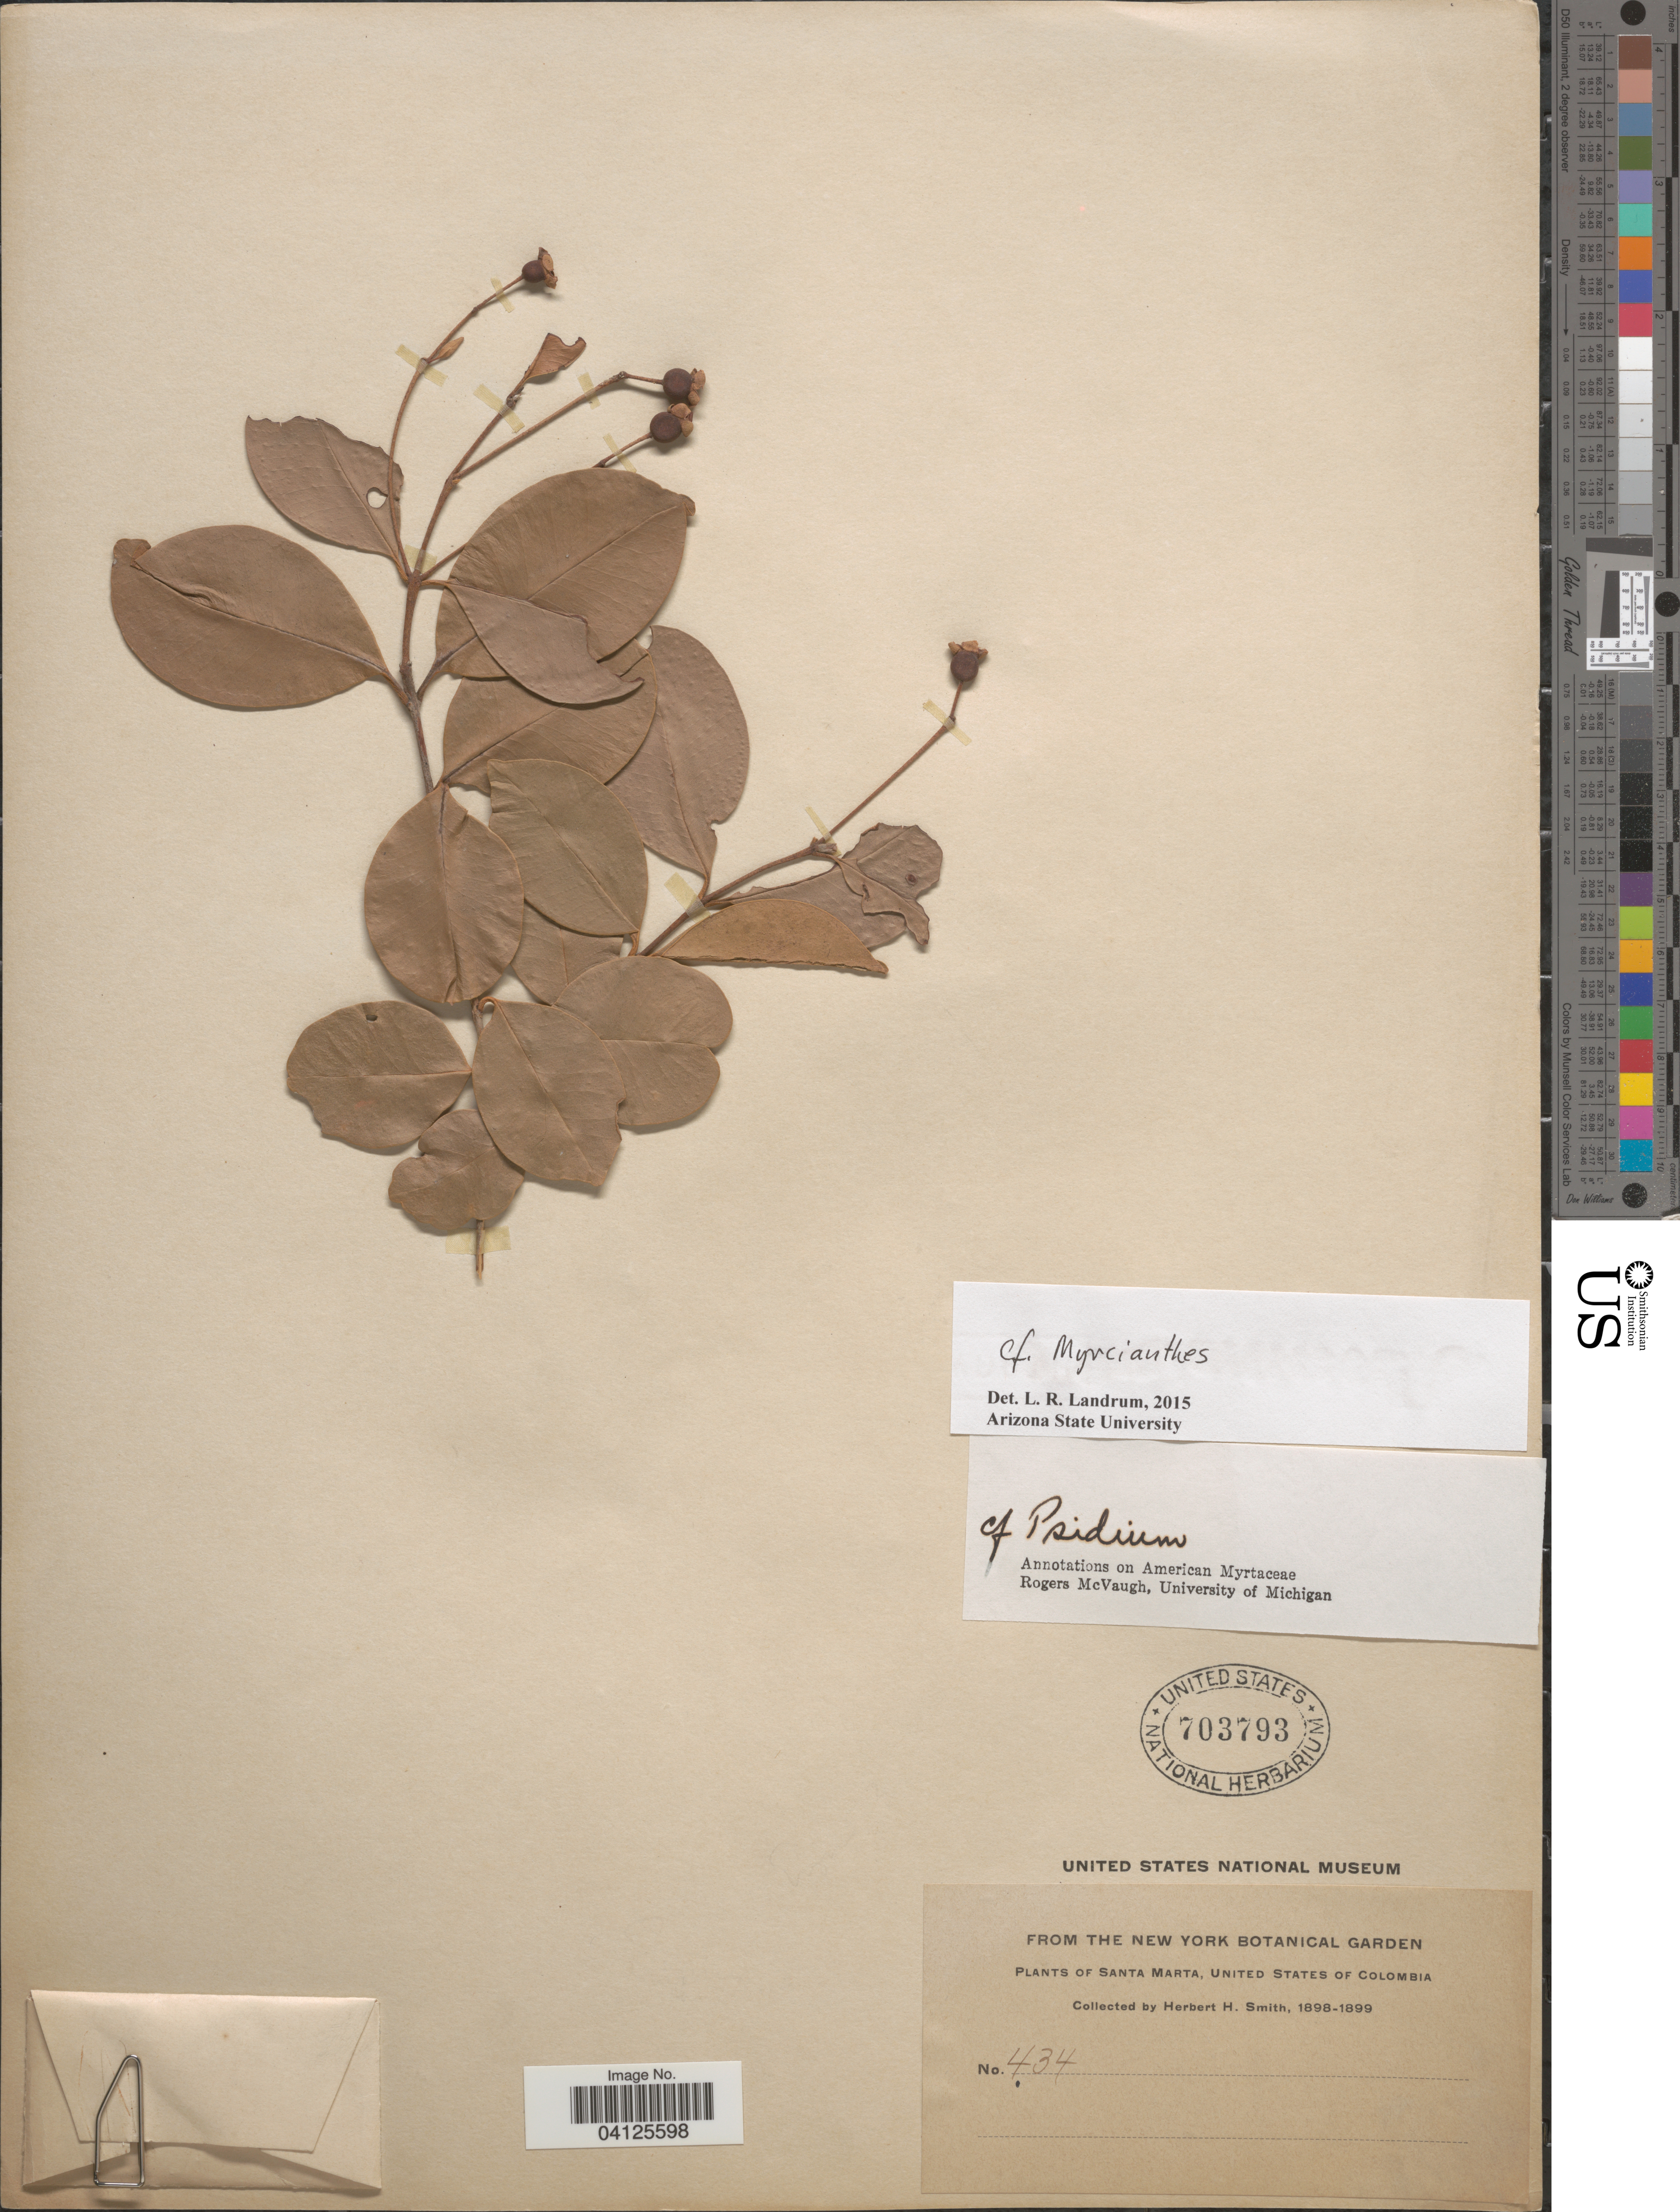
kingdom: Plantae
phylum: Tracheophyta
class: Magnoliopsida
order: Myrtales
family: Myrtaceae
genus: Myrcianthes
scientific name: Myrcianthes sp.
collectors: Herbert H. Smith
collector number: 434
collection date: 1898/1899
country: Colombia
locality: Santa Marta, United States of Colombia.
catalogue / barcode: US 703793